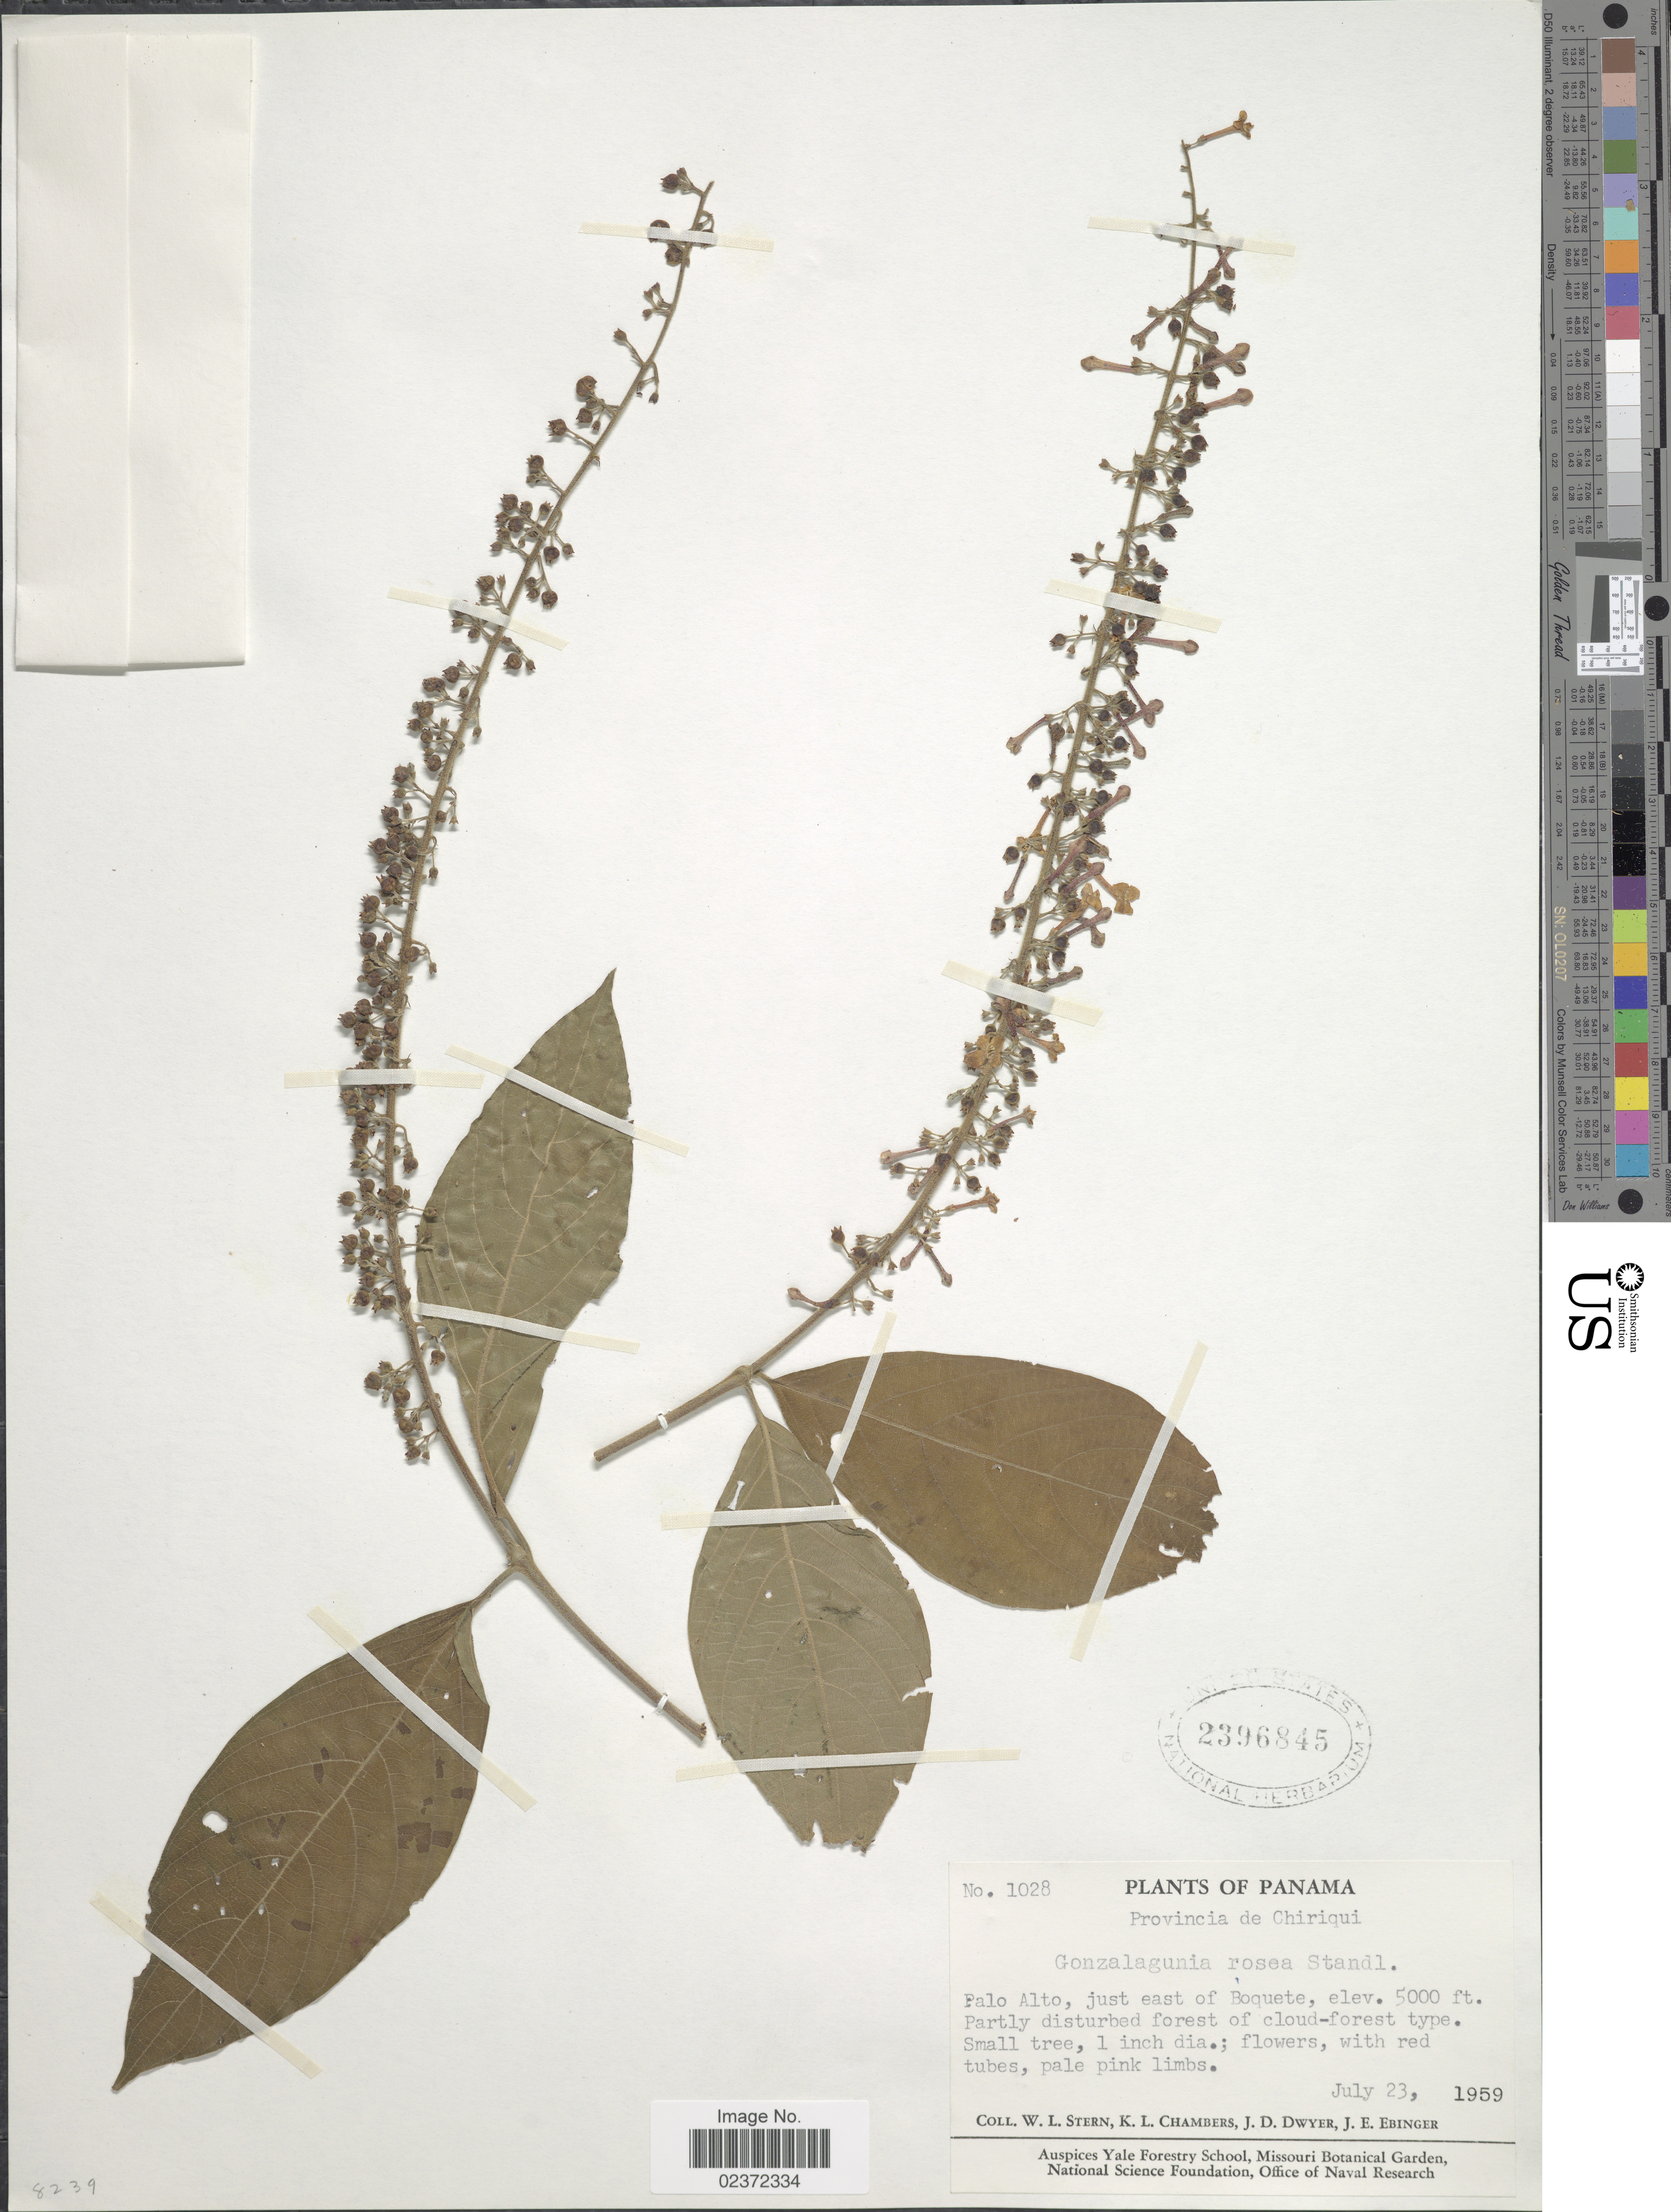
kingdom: Plantae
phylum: Tracheophyta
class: Magnoliopsida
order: Gentianales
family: Rubiaceae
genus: Gonzalagunia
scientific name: Gonzalagunia rosea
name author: Standl.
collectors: W. L. Stern, K. Chambers, J. D. Dwyer & J. Ebinger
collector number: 1028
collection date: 1959-07-23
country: Panama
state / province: Chiriqui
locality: Palo Alto, just east of Boquete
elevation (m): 1524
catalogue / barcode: US 2396845